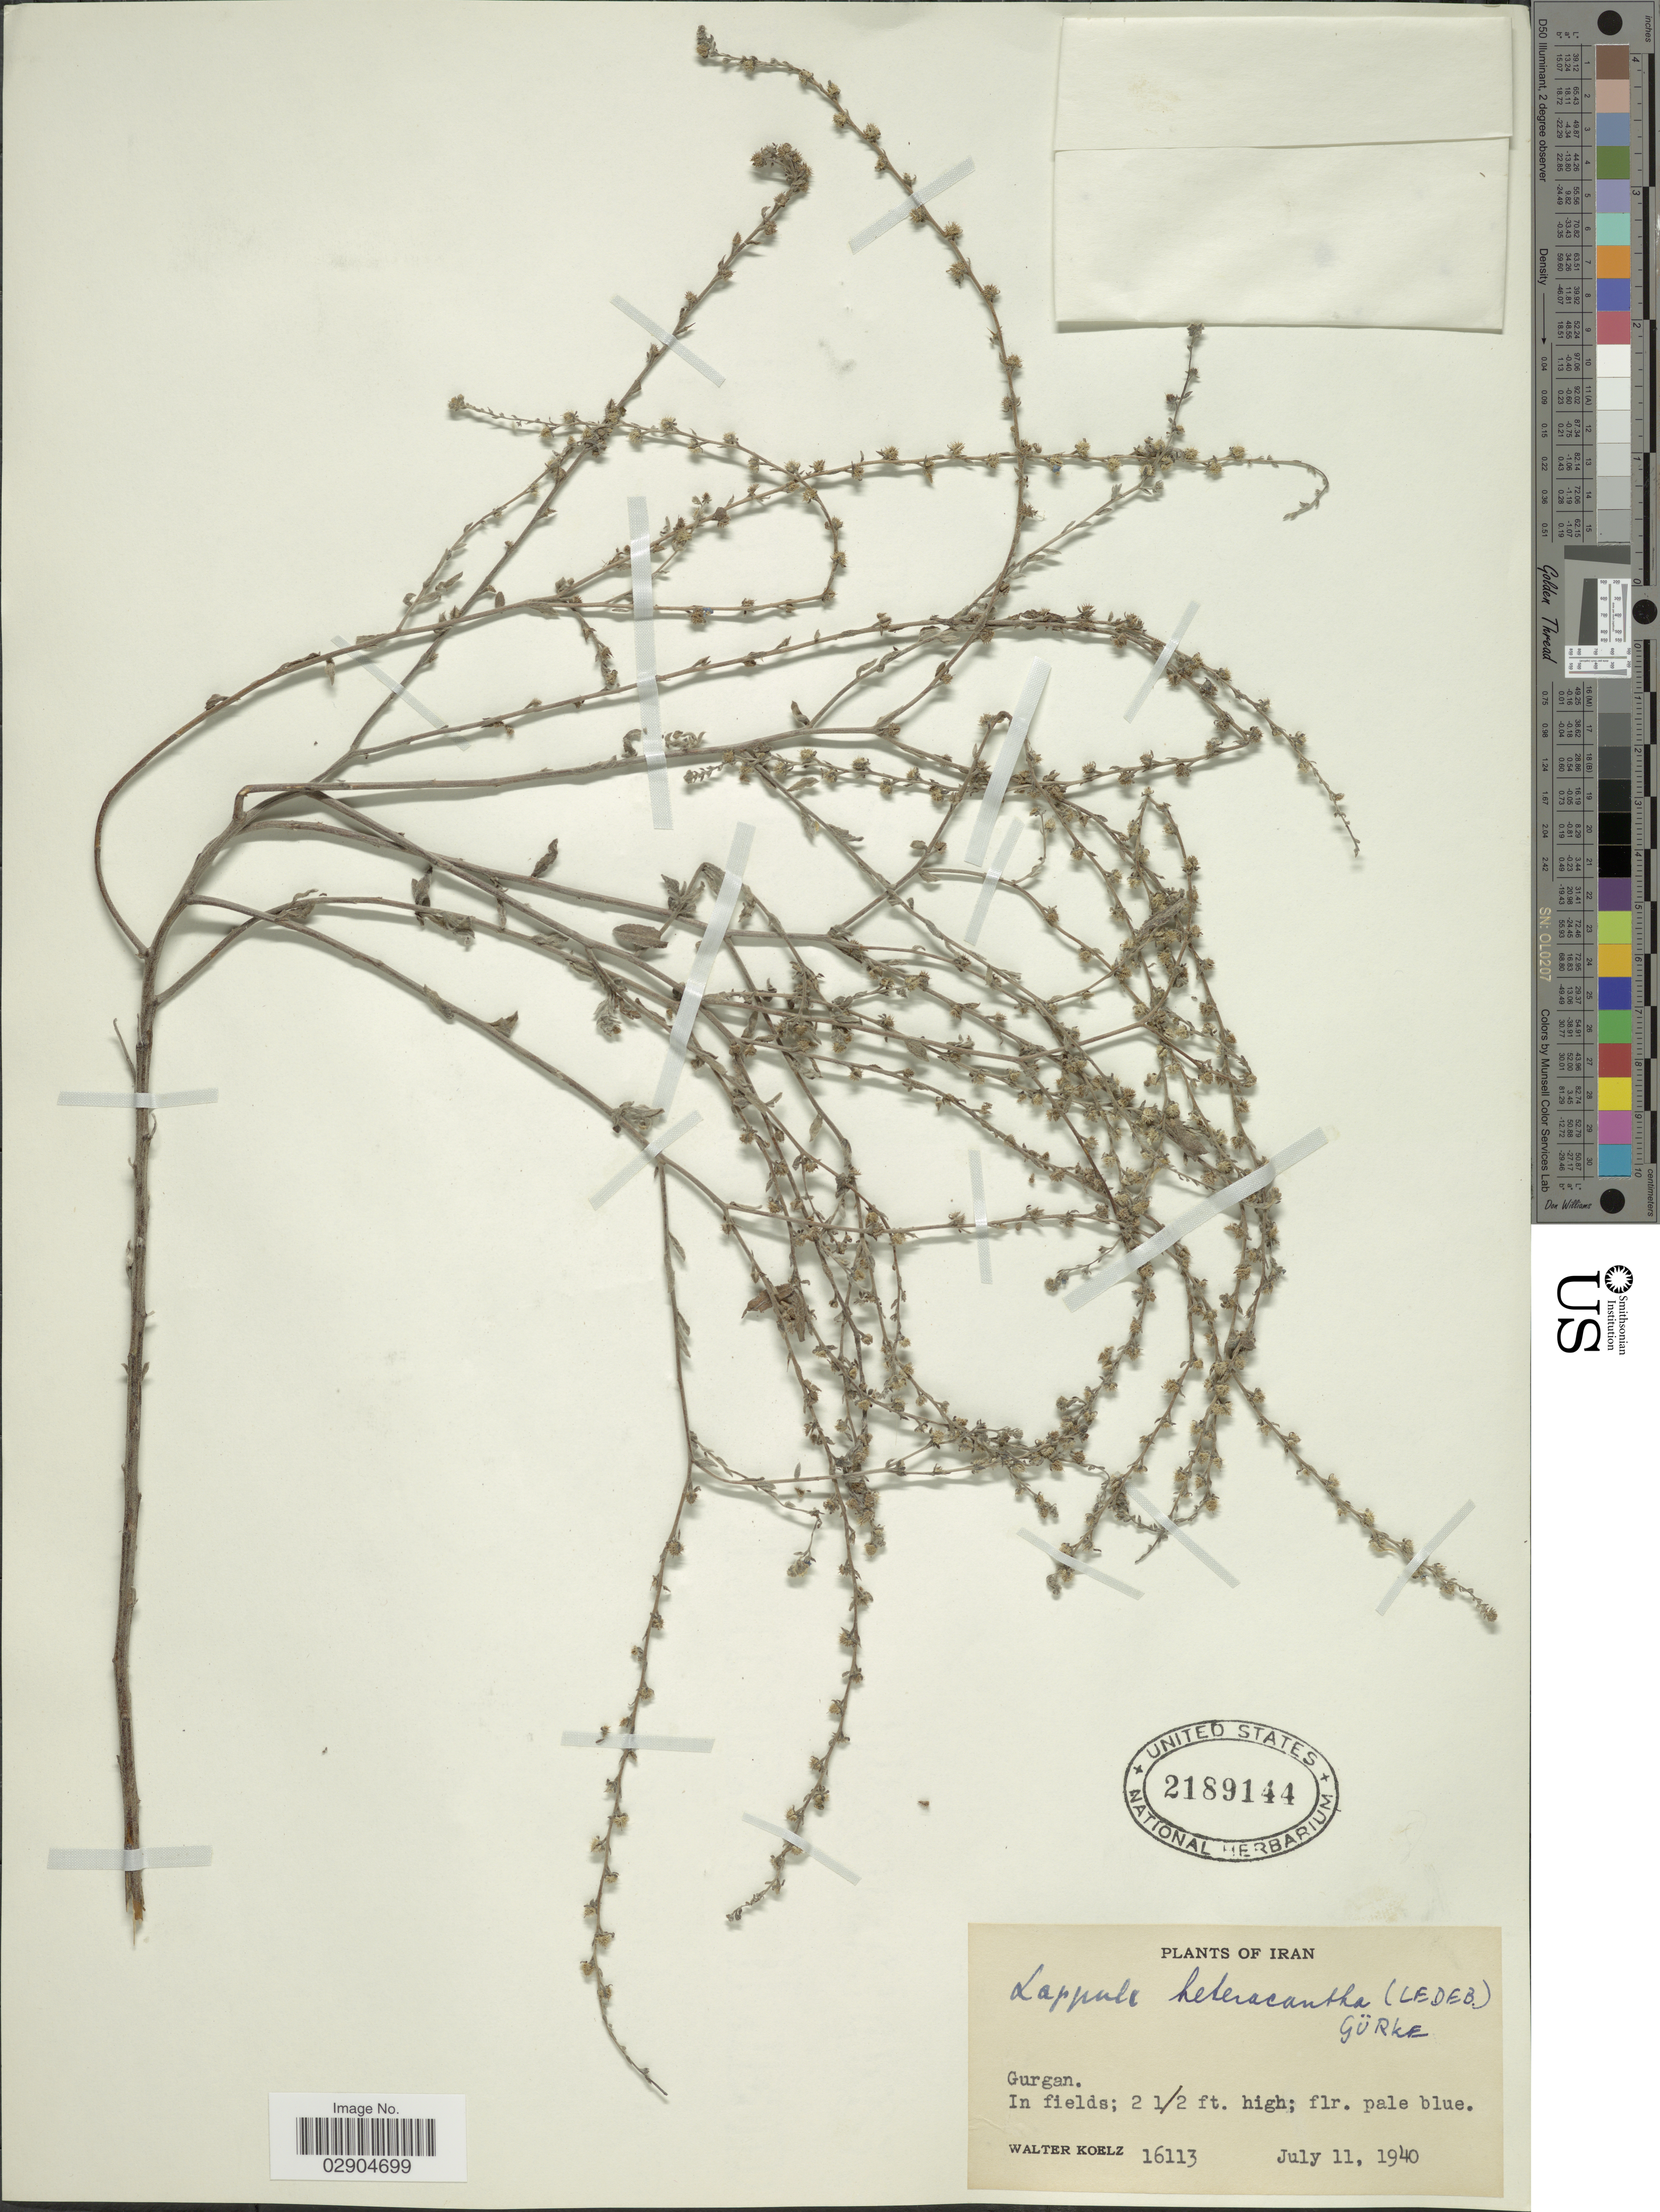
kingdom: Plantae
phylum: Tracheophyta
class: Magnoliopsida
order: Boraginales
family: Boraginaceae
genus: Lappula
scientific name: Lappula heteracantha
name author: Borbás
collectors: W. N. Koelz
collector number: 16113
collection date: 1940-07-11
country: Iran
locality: Gurgan.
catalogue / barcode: US 2189144